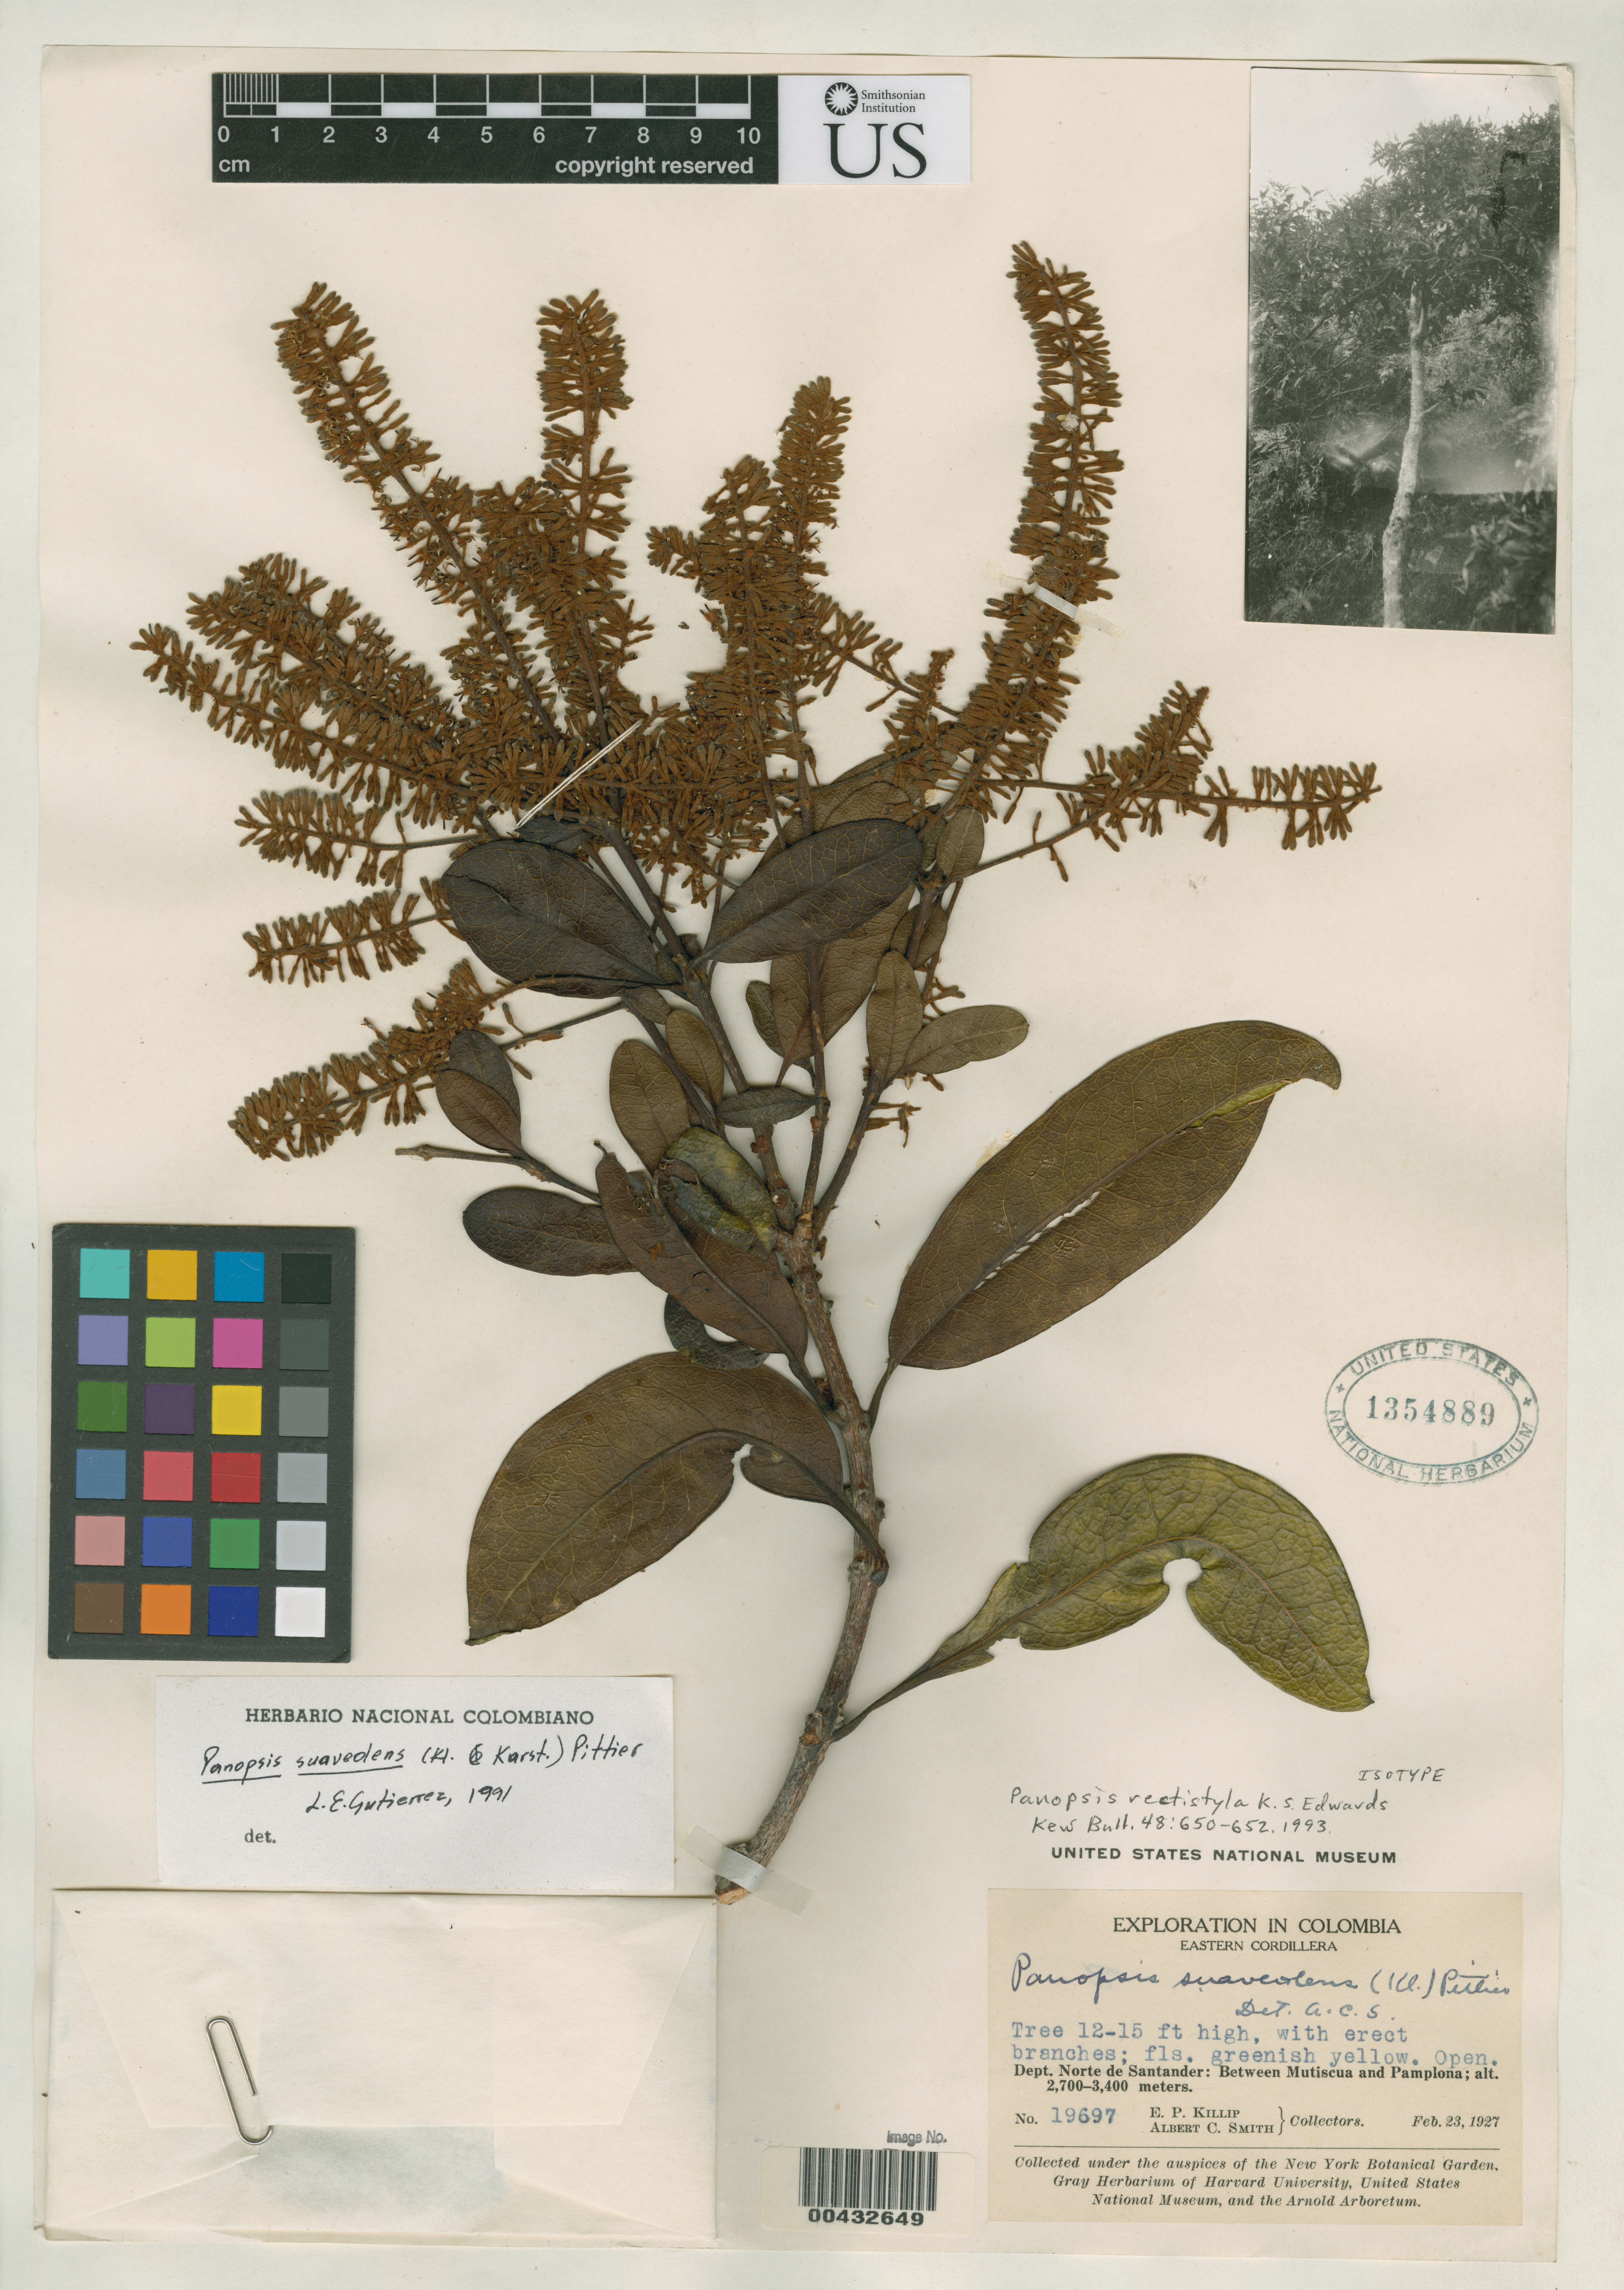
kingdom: Plantae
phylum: Tracheophyta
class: Magnoliopsida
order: Proteales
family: Proteaceae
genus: Panopsis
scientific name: Panopsis rectistyla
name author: K.S. Edwards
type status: Isotype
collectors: E. P. Killip & A. C. Smith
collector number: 19697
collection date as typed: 23 Feb 1927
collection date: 1927-02-23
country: Colombia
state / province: Norte de Santander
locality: Between Mutiscua & Pamplona.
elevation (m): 2700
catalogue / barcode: US 1354889